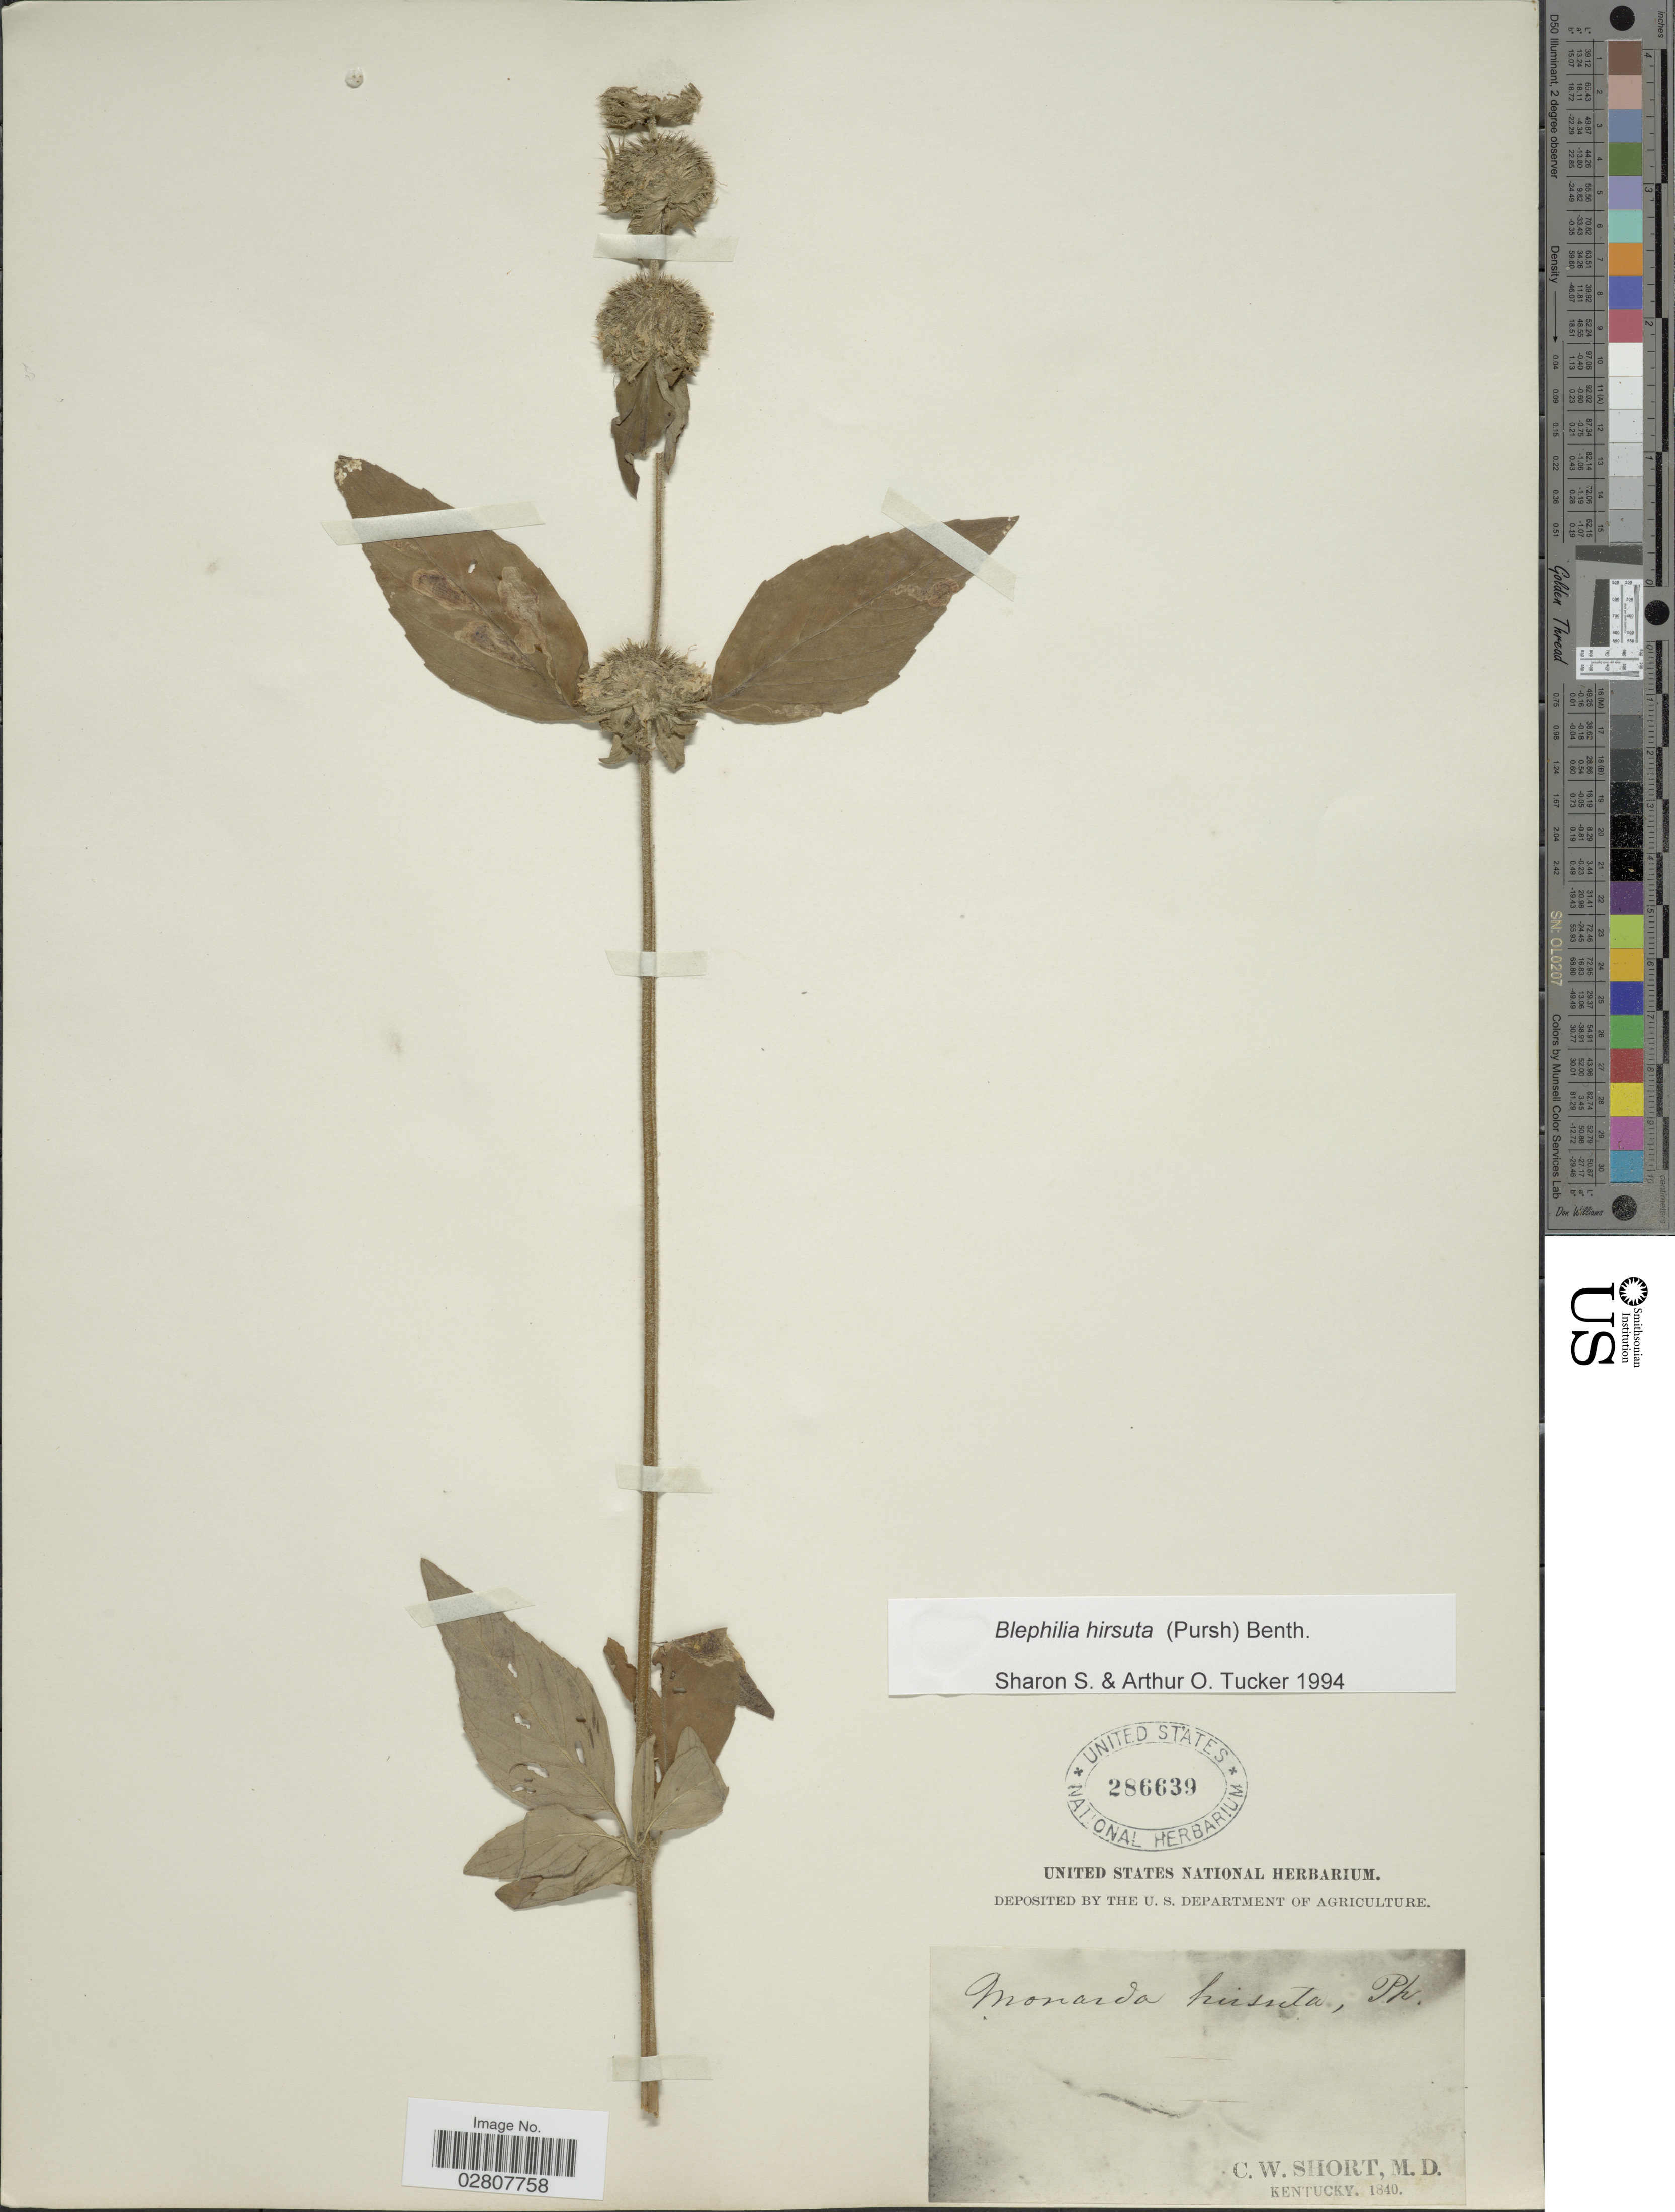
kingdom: Plantae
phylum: Tracheophyta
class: Magnoliopsida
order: Lamiales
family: Lamiaceae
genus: Blephilia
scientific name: Blephilia hirsuta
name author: (Pursh) Benth.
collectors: C. W. Short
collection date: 1840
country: United States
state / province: Kentucky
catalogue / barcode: US 286639